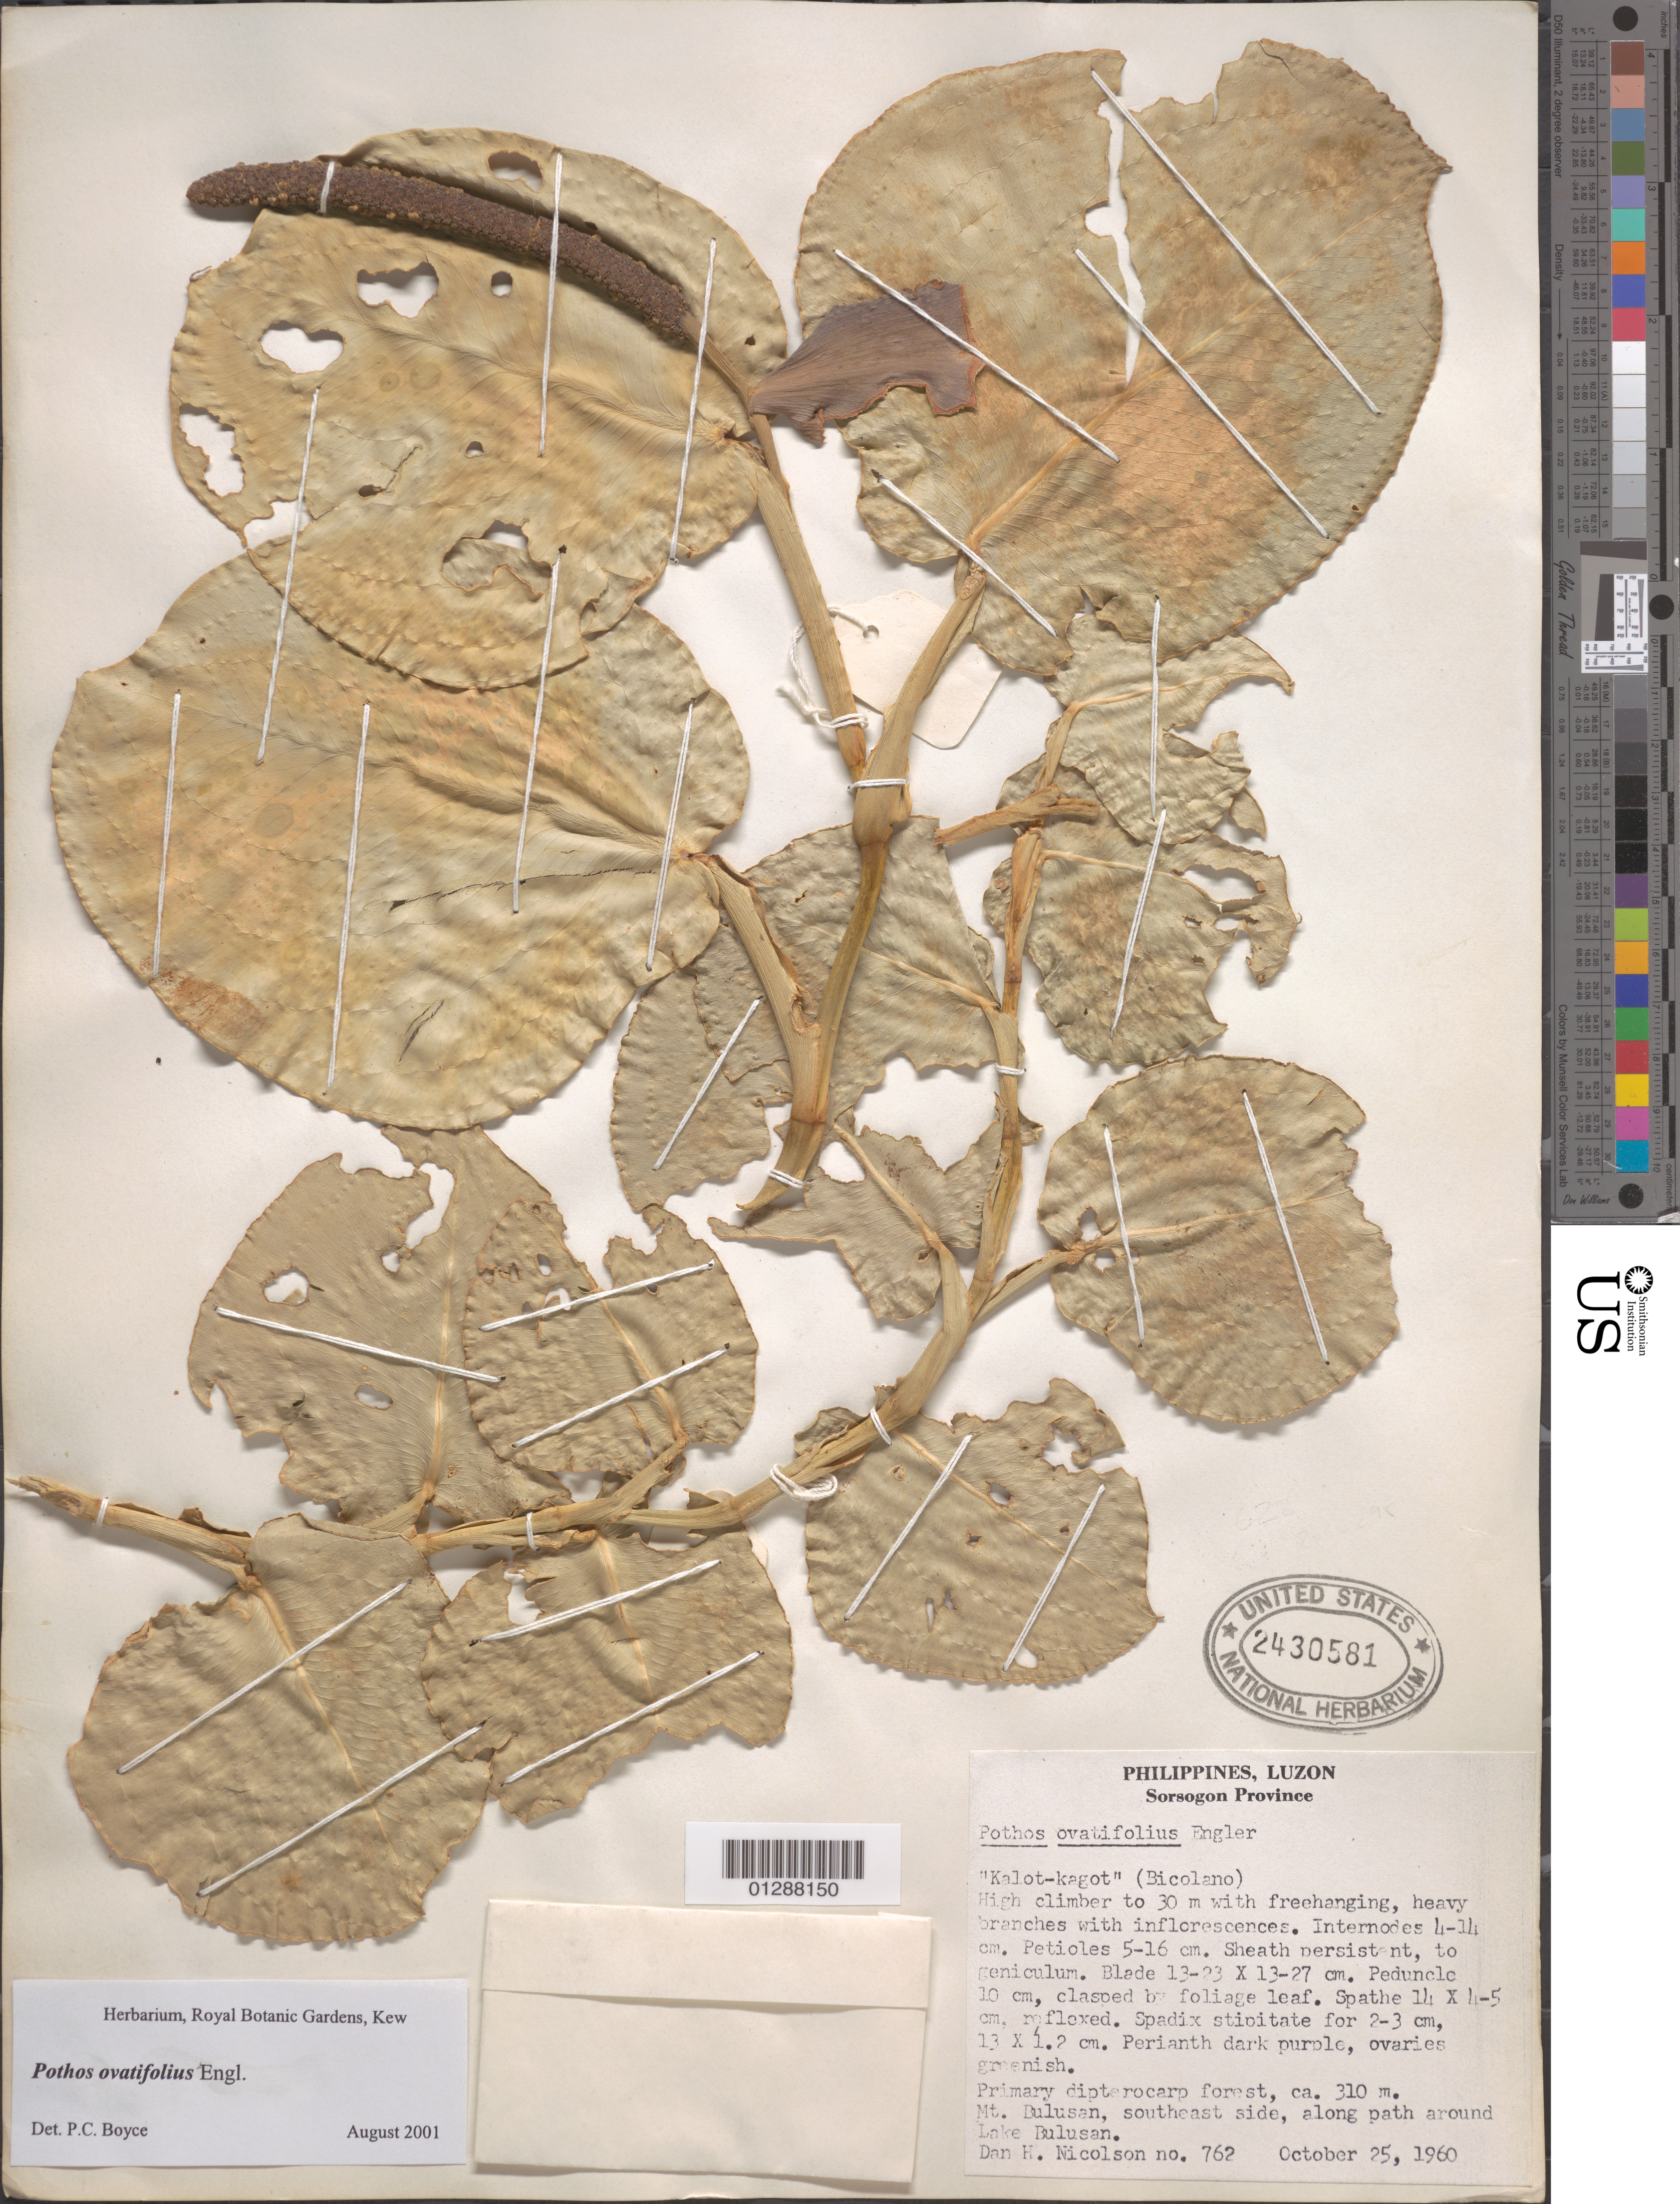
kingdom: Plantae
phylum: Tracheophyta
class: Liliopsida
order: Alismatales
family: Araceae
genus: Pothos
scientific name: Pothos ovatifolius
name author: Engl.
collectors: D. H. Nicolson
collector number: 762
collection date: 1960-10-25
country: Philippines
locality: Sorsogon Province. Mt. Bulusan, southeast side, along path around Lake Bulusan.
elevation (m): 310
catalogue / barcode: US 2430581